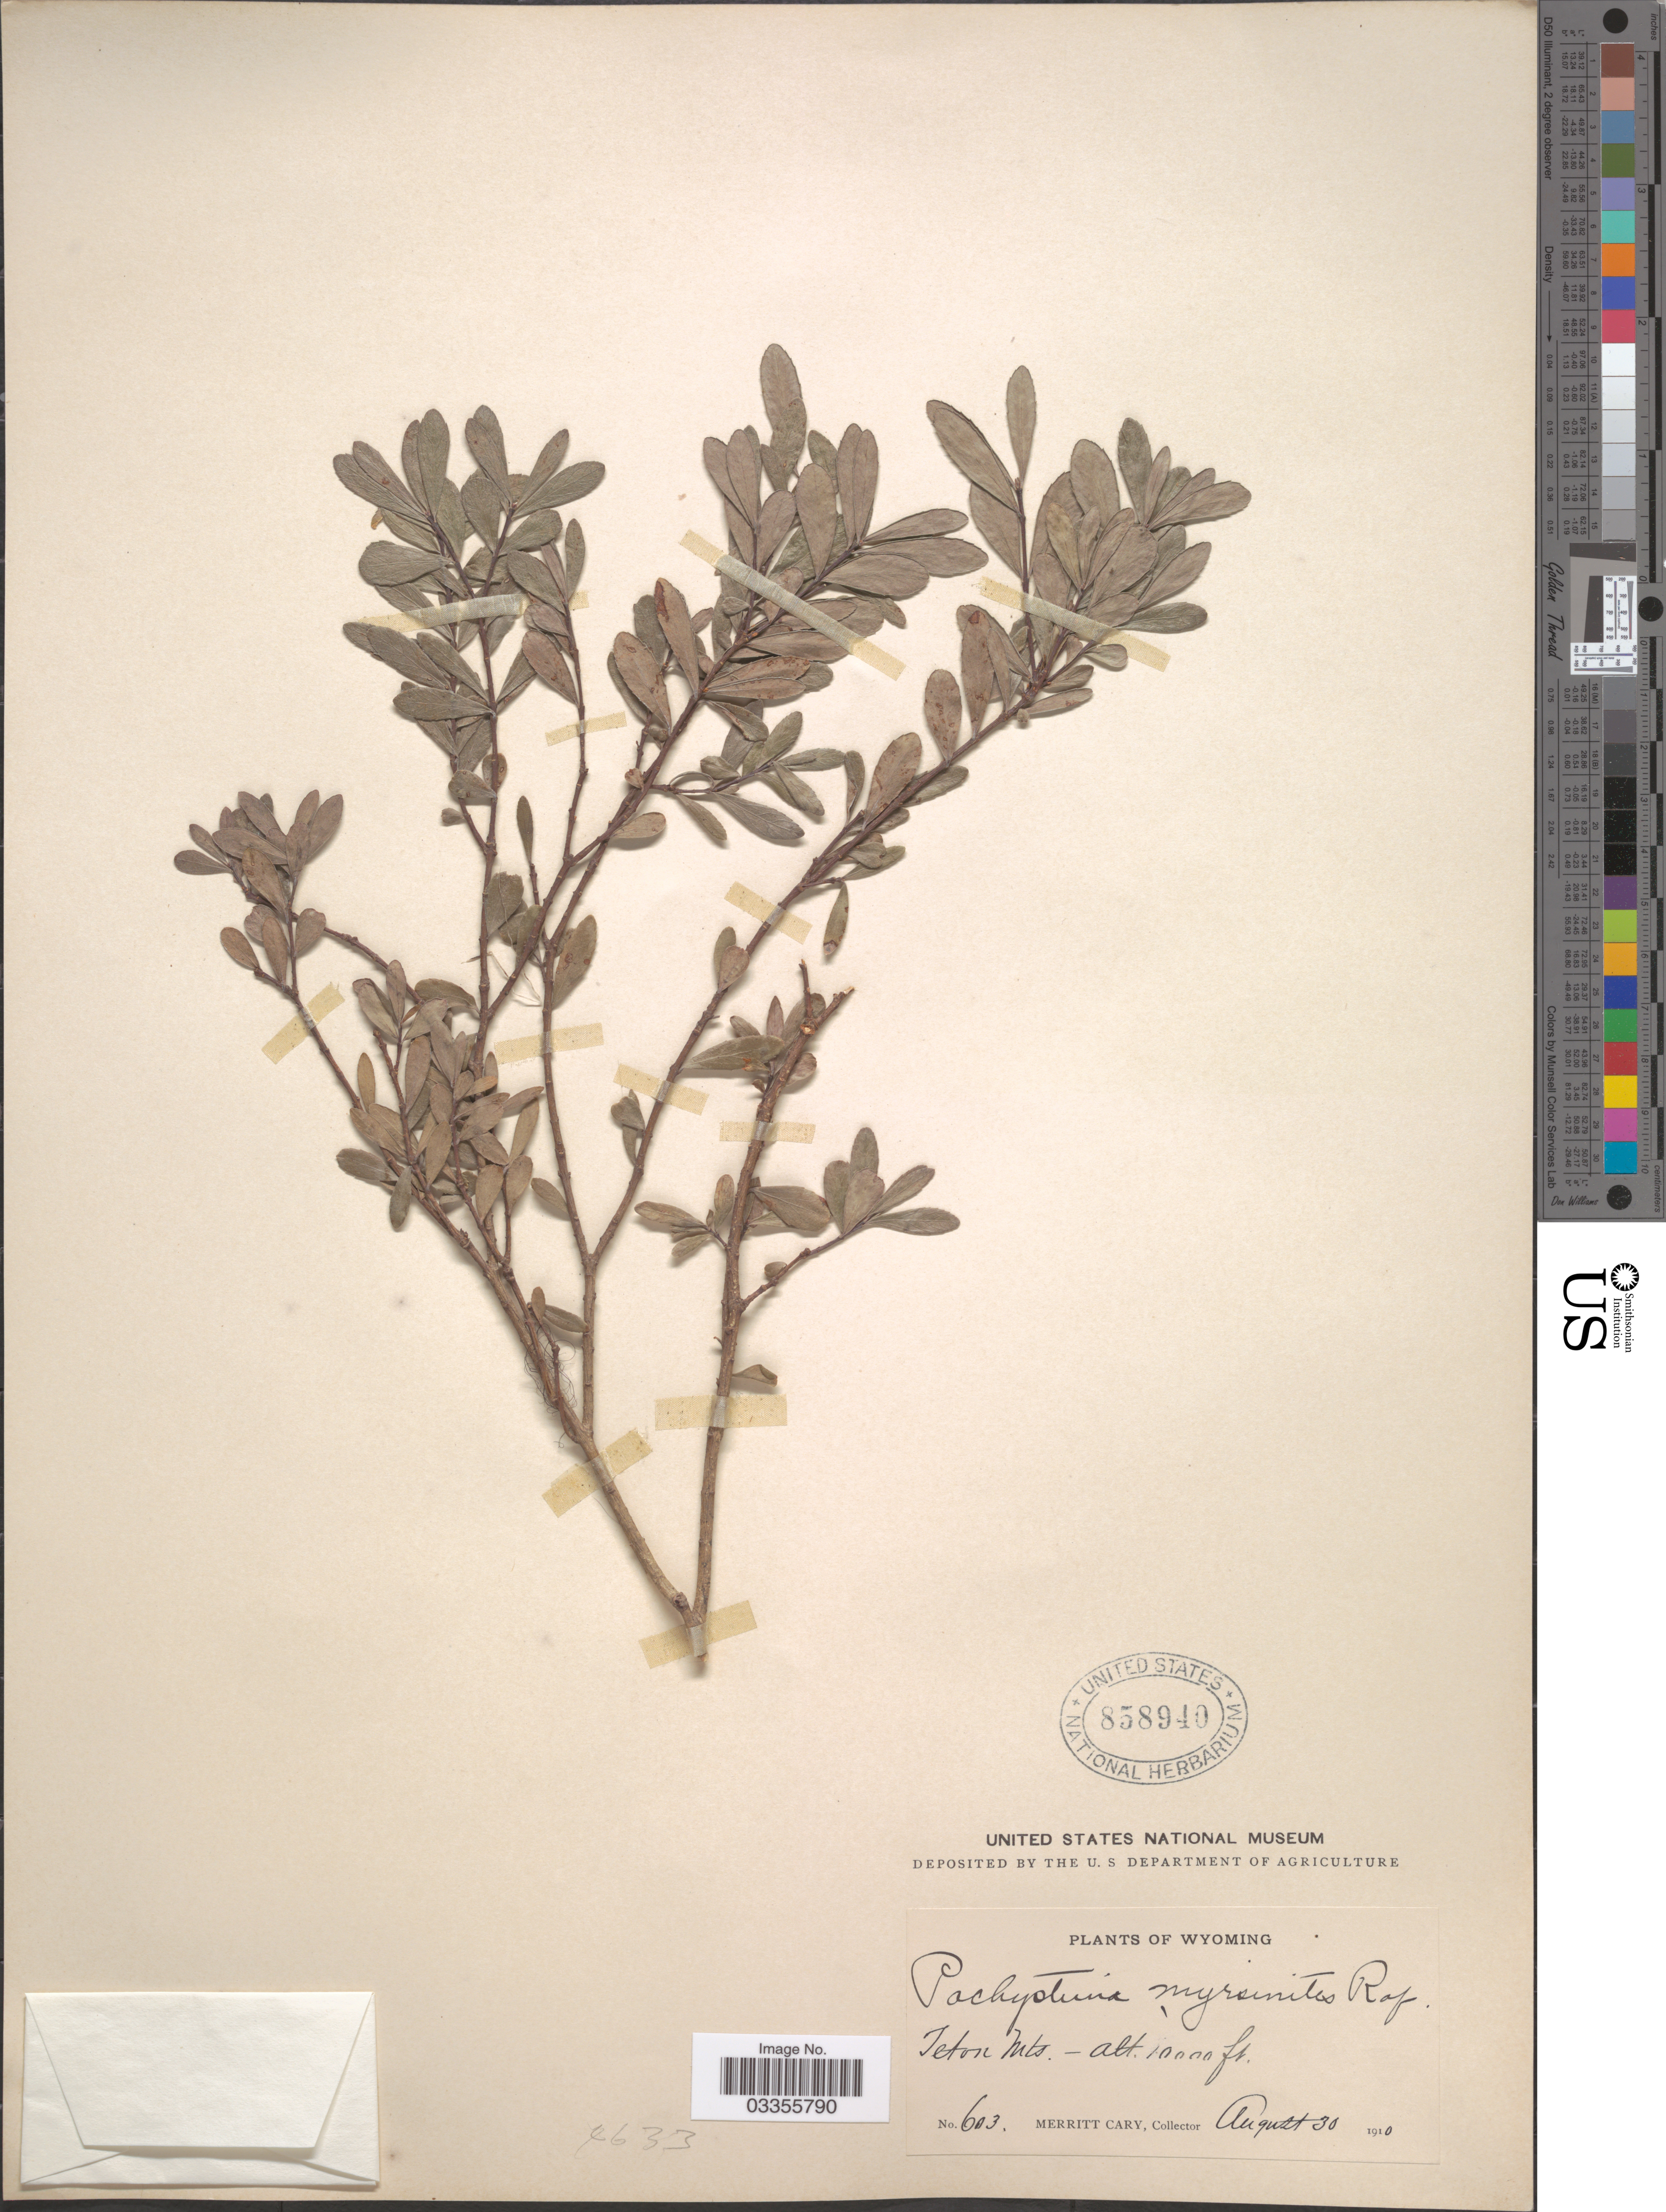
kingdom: Plantae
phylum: Tracheophyta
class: Magnoliopsida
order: Celastrales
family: Celastraceae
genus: Paxistima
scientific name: Paxistima myrsinites subsp. myrsinites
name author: (Pursh) Raf.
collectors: M. Cary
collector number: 603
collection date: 1910-08-30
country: United States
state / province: Wyoming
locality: Teton Mts.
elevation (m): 3048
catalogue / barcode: US 858940